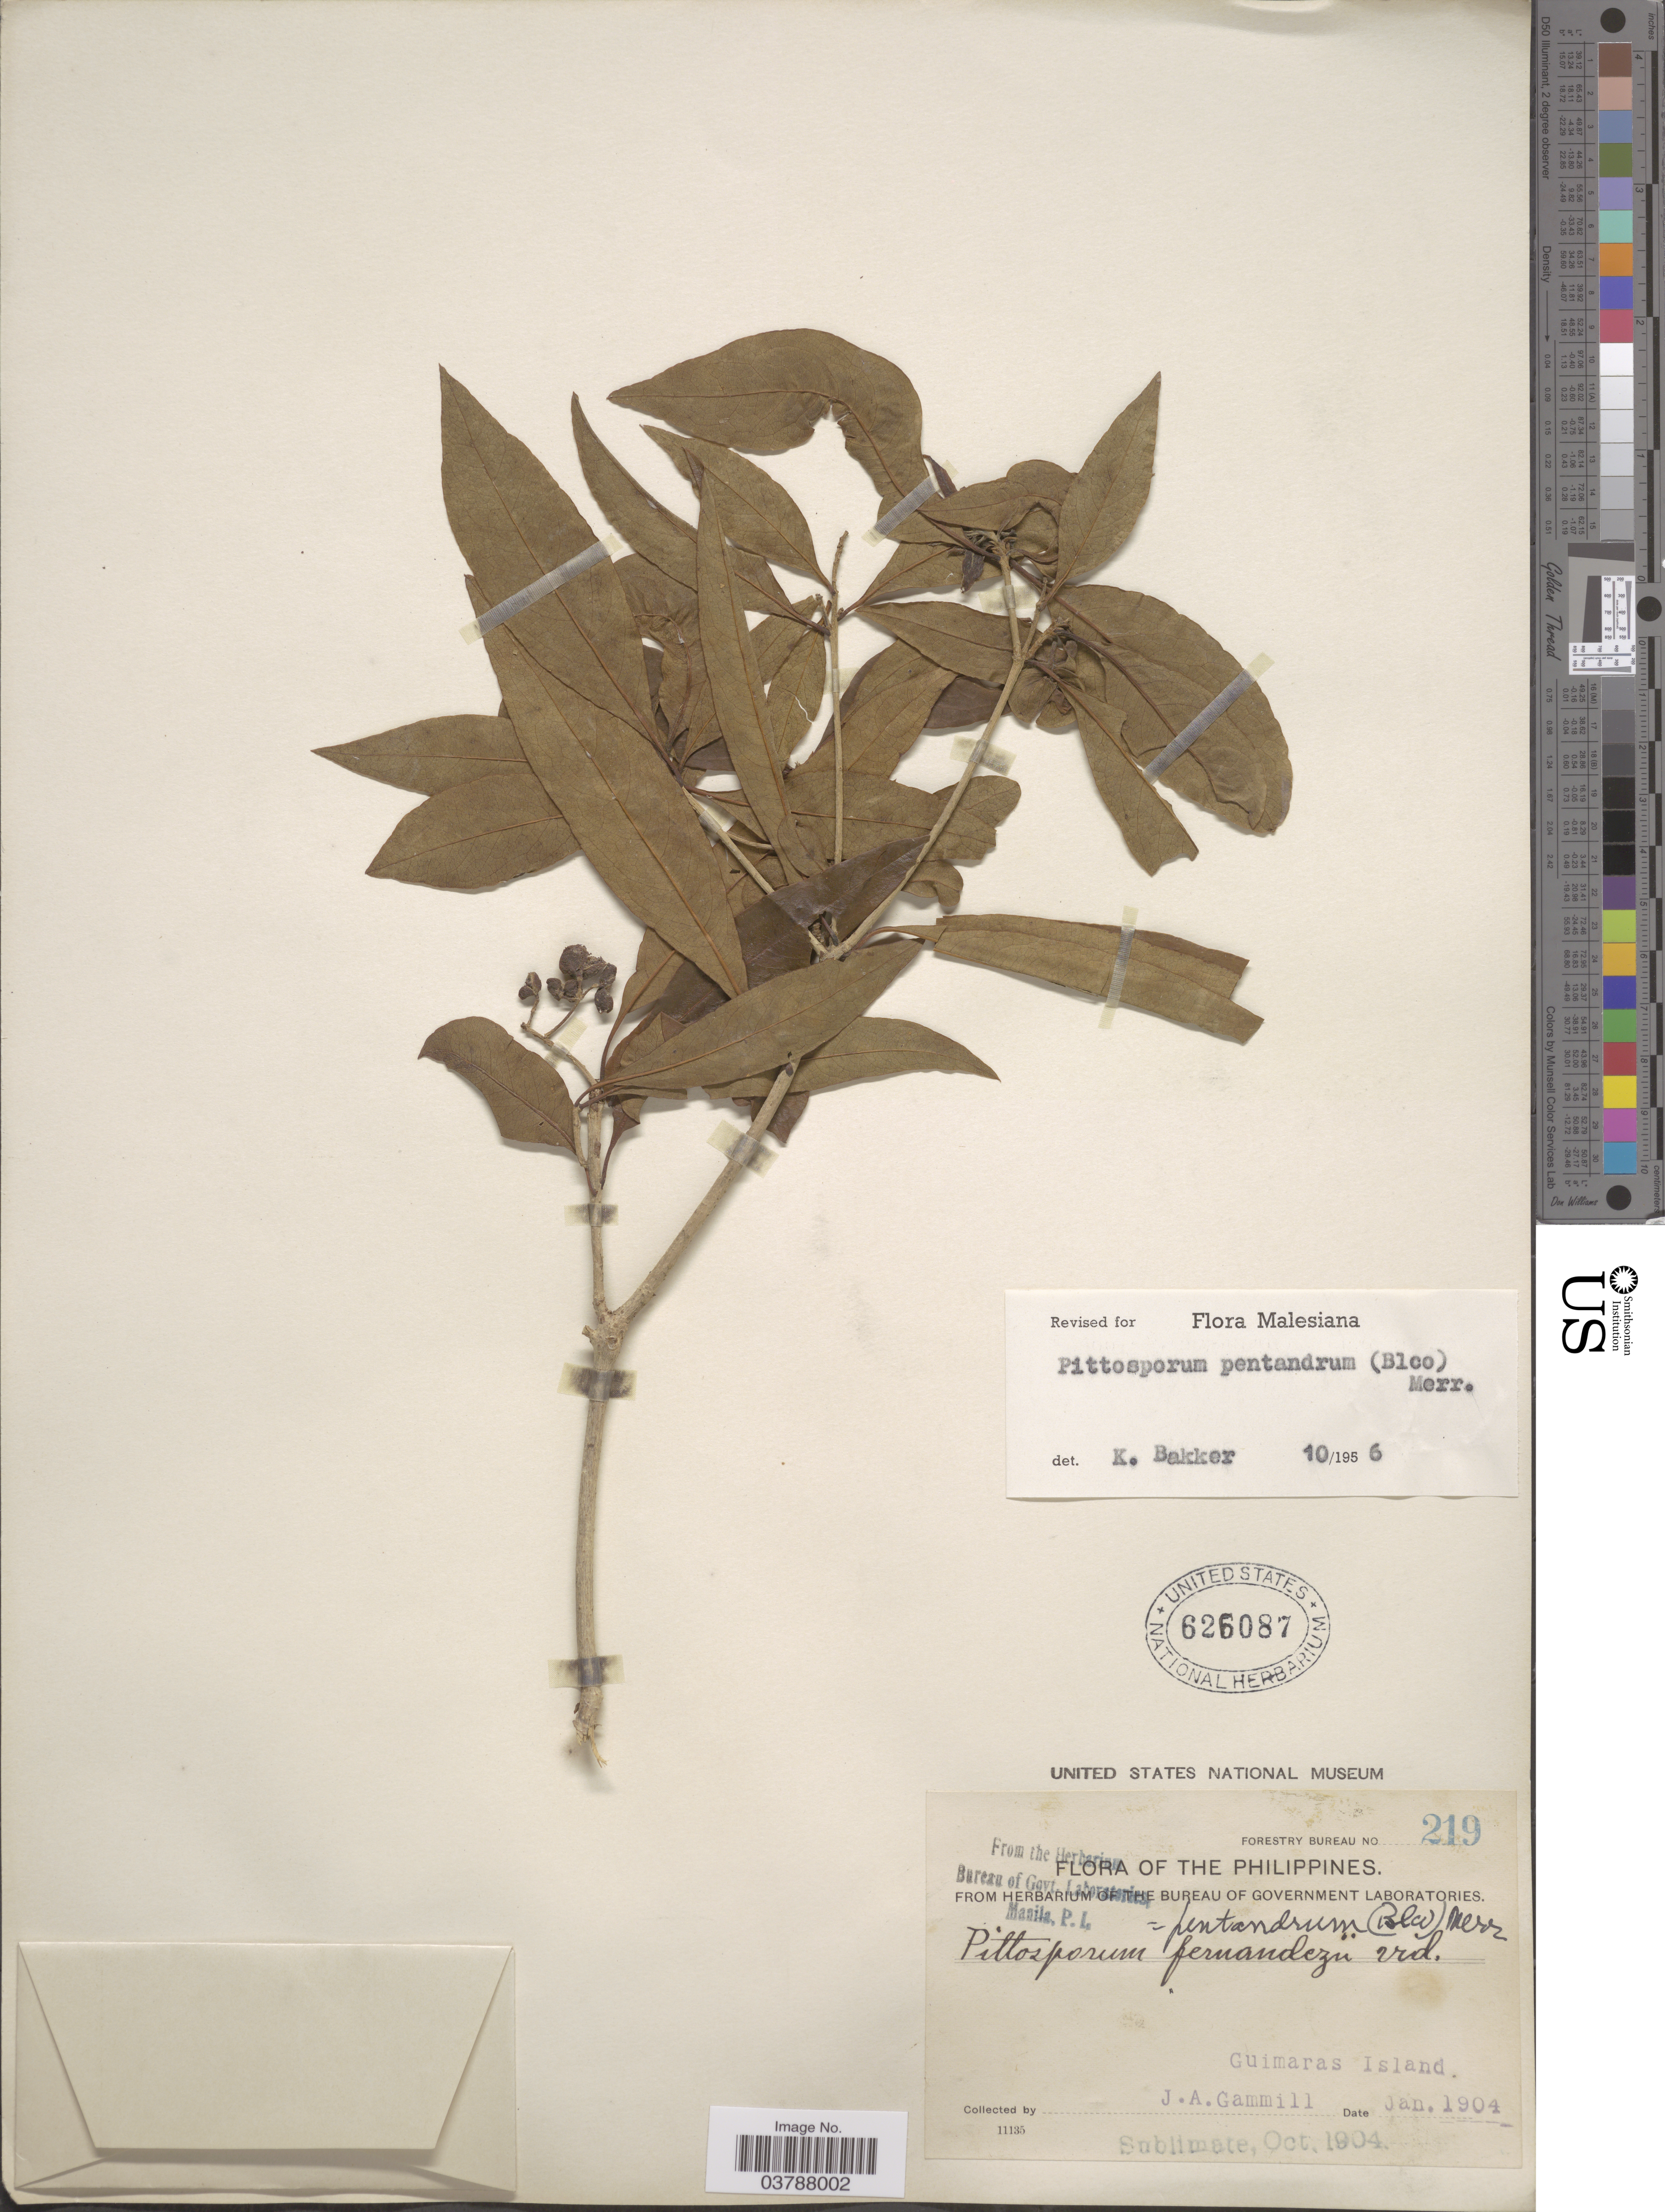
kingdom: Plantae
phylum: Tracheophyta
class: Magnoliopsida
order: Apiales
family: Pittosporaceae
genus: Pittosporum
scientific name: Pittosporum pentandrum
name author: (Blanco) Merr.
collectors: J. Gammill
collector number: Forestry Bureau 219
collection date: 1904-01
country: Philippines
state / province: Western Visayas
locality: Guimaras Island.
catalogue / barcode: US 626087